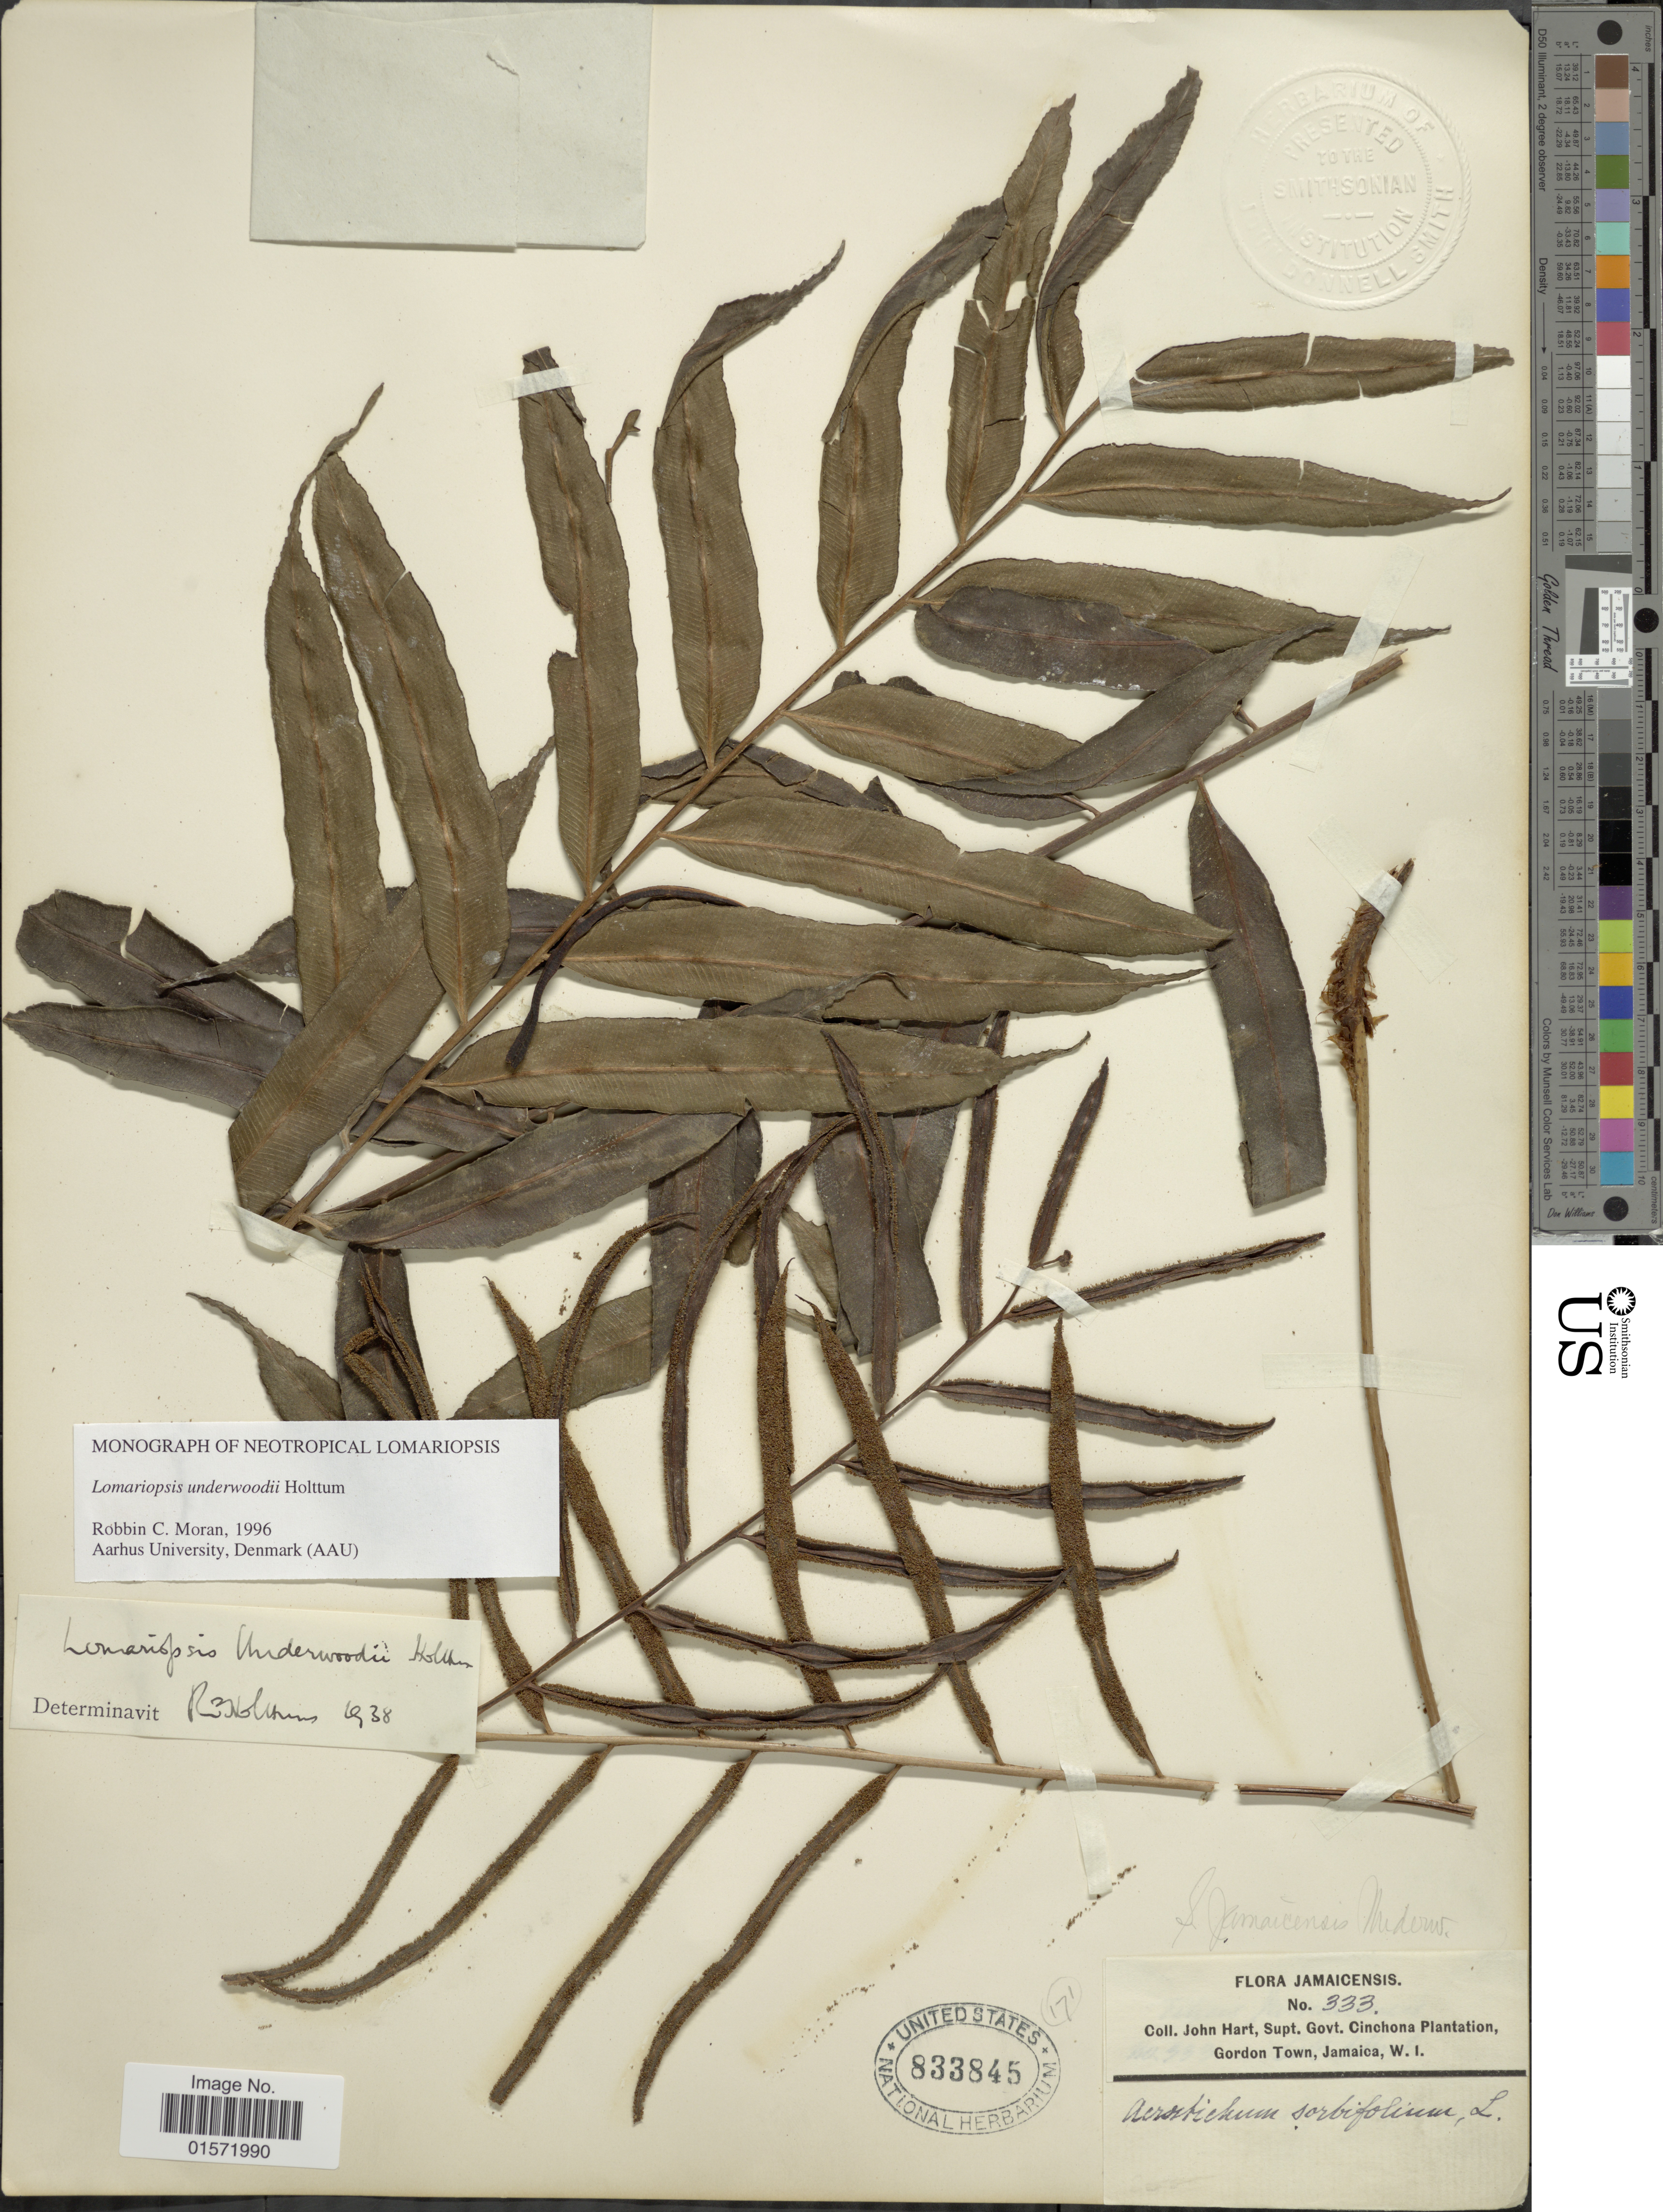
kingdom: Plantae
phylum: Tracheophyta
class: Polypodiopsida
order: Polypodiales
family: Lomariopsidaceae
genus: Lomariopsis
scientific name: Lomariopsis underwoodii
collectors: J. H. Hart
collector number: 333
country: Jamaica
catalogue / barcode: US 833845